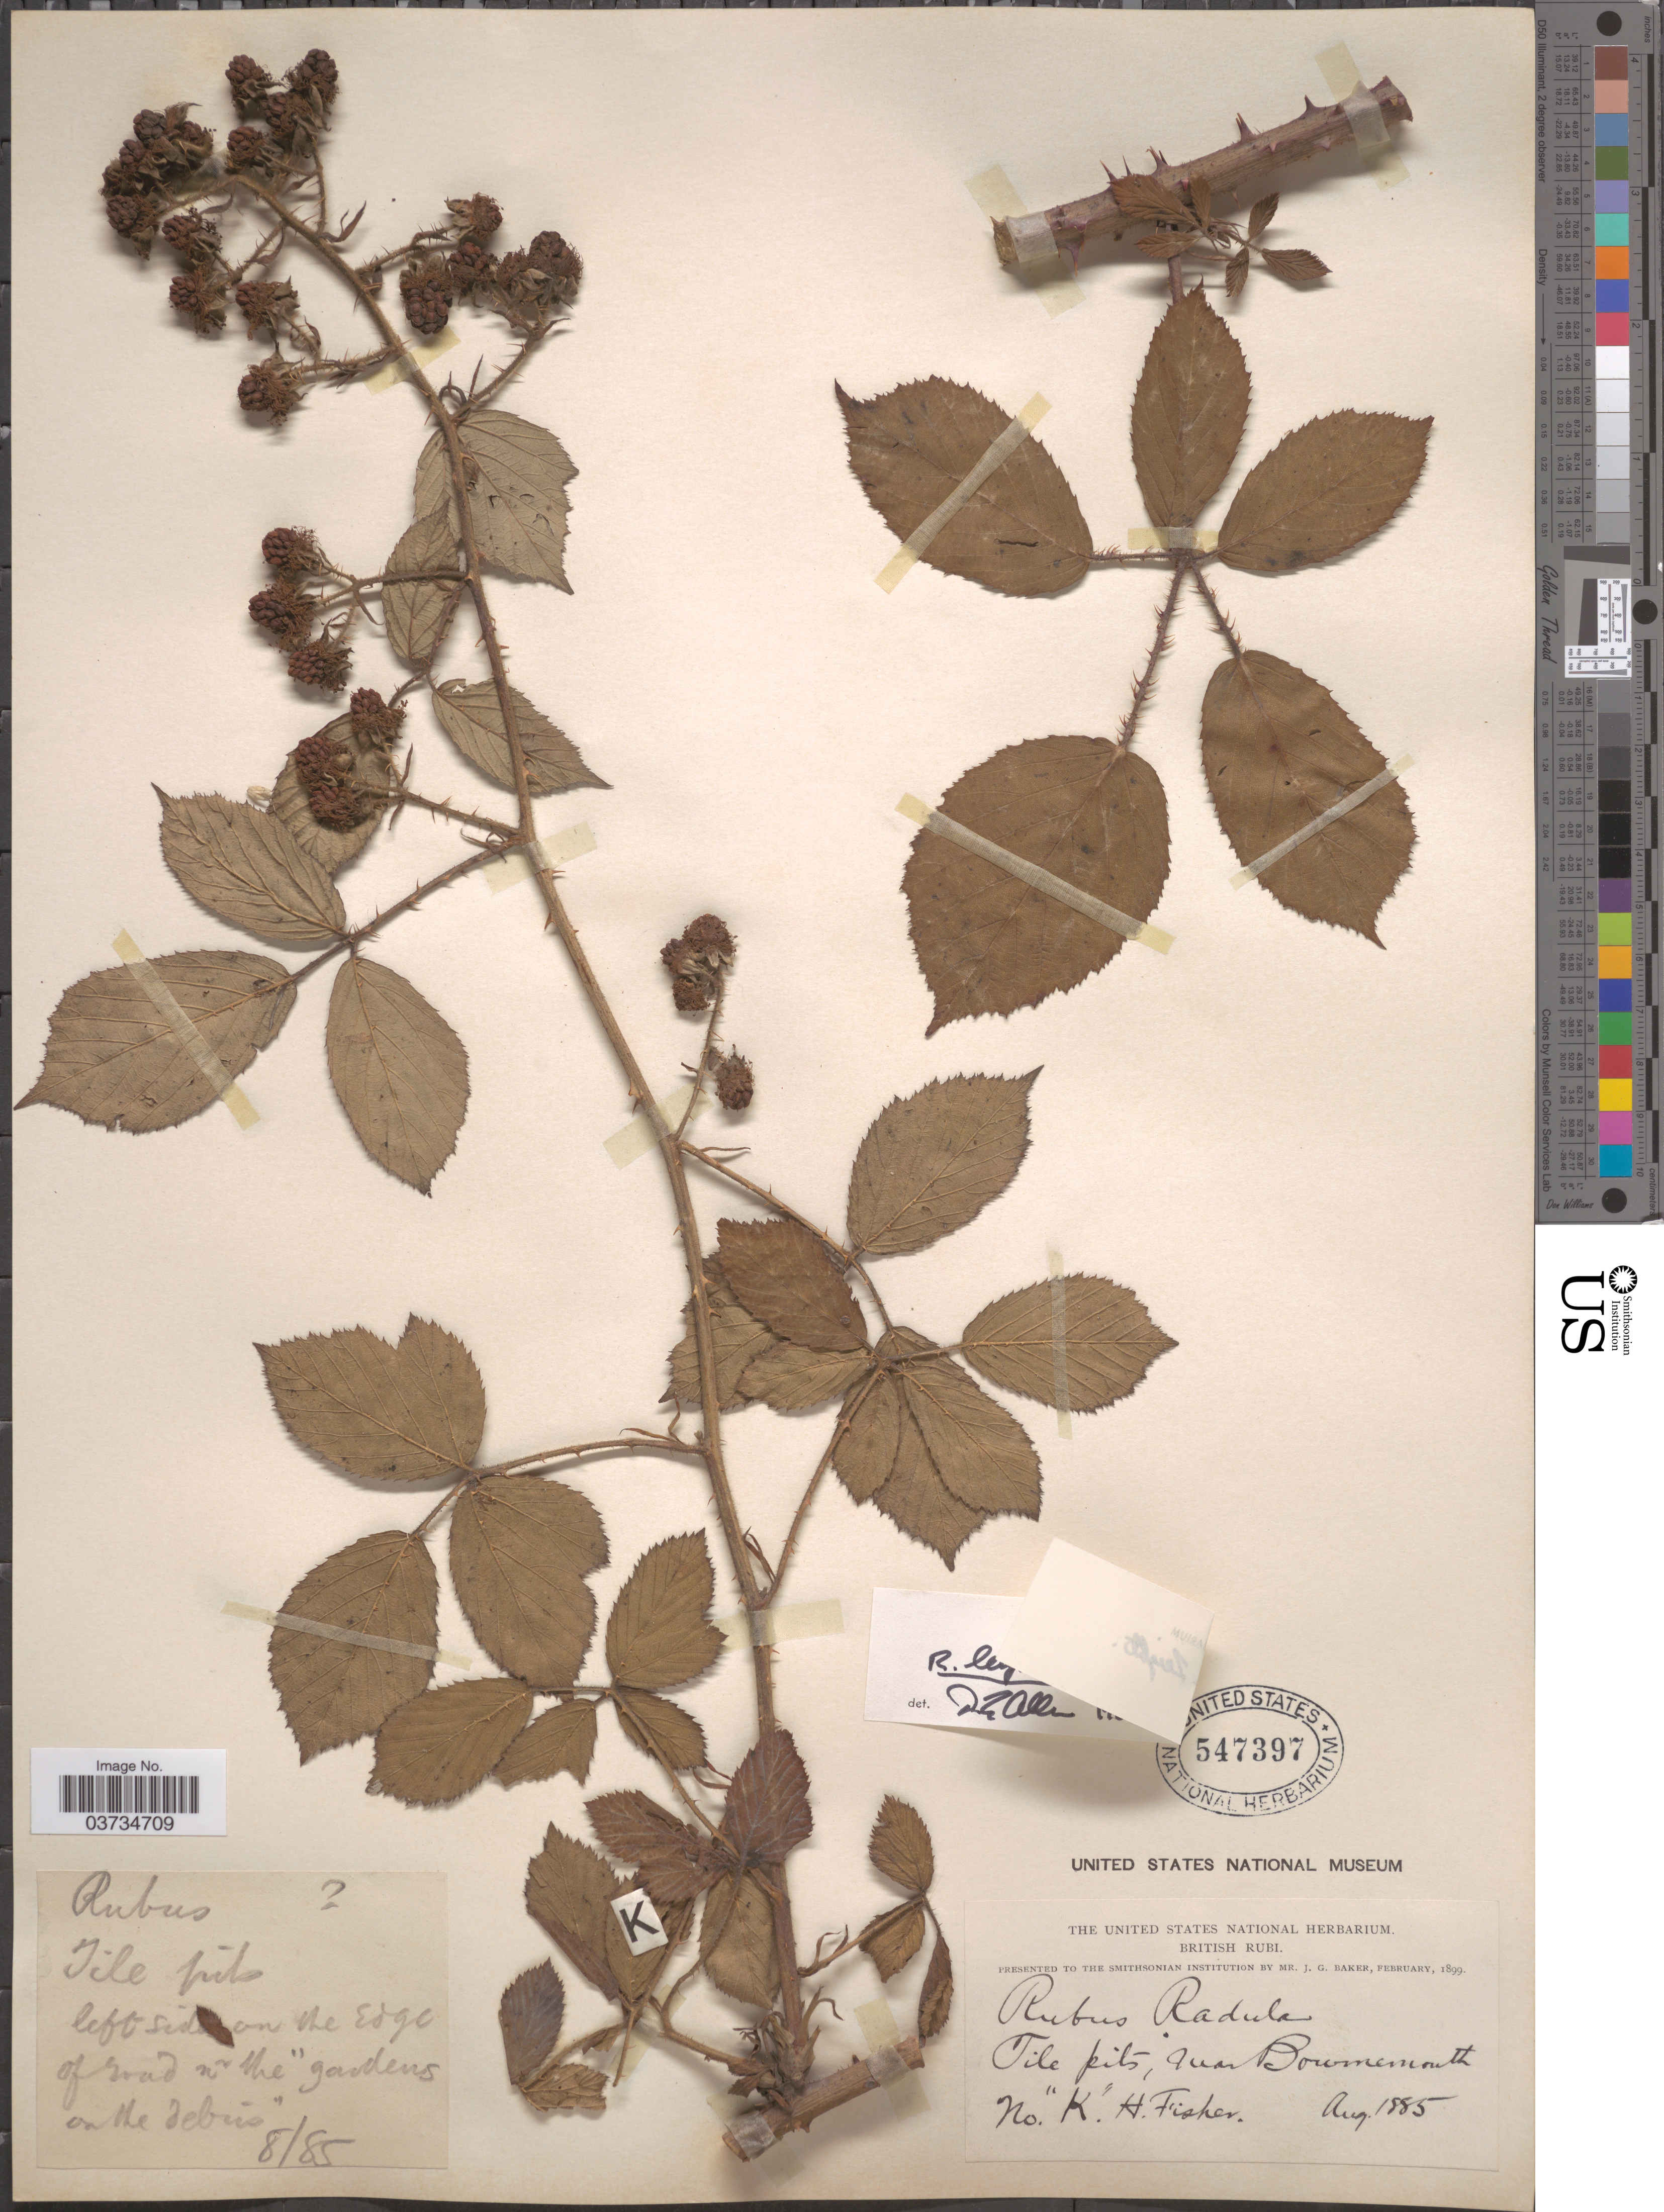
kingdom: Plantae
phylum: Tracheophyta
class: Magnoliopsida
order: Rosales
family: Rosaceae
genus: Rubus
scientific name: Rubus leightonii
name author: Lees ex Leight.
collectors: H. Fisher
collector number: K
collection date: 1885-08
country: United Kingdom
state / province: England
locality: Tile pits, near Bournemouth.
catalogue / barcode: US 547397